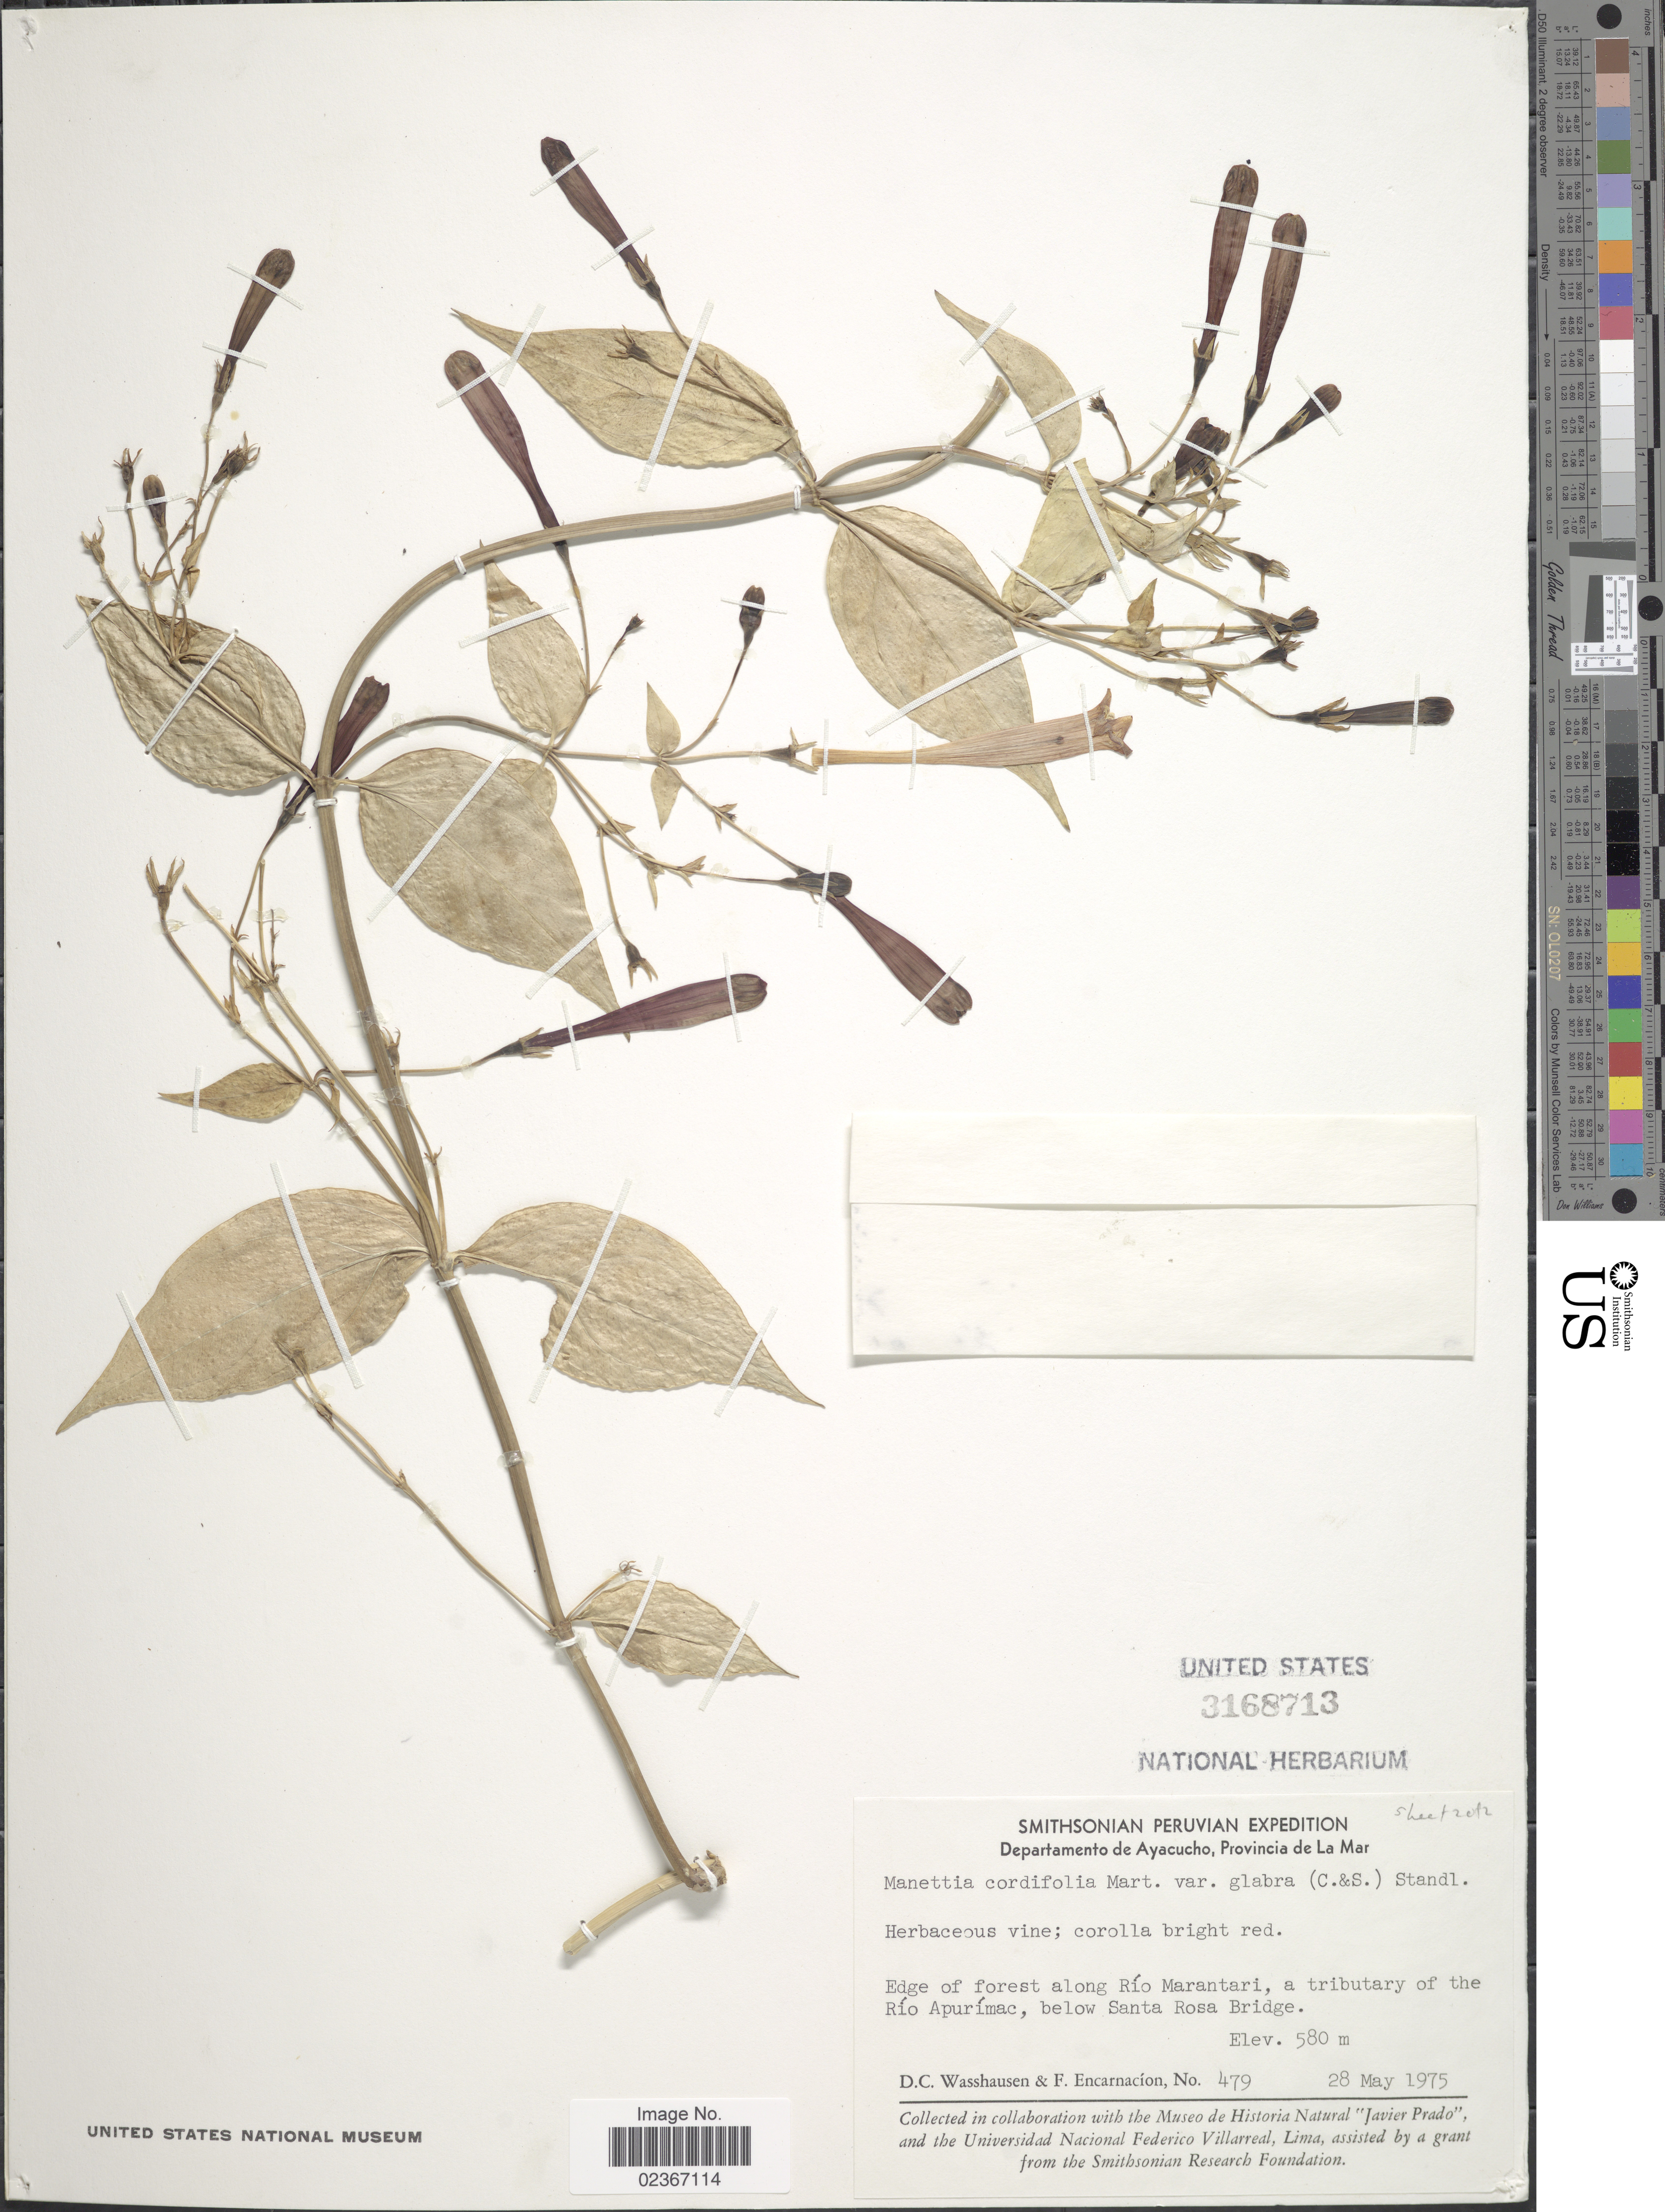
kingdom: Plantae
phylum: Tracheophyta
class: Magnoliopsida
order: Gentianales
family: Rubiaceae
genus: Manettia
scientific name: Manettia cordifolia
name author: Mart.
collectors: D. C. Wasshausen & F. Encarnación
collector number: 479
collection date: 1975-05-28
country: Peru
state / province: Ayacucho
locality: Departamento de Ayacucho, Provincia de La Mar. Edge of forest along Rio Marantari, a tributary of the Rio Apurimac, below Santa Rosa Bridge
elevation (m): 580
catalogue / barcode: US 3168713